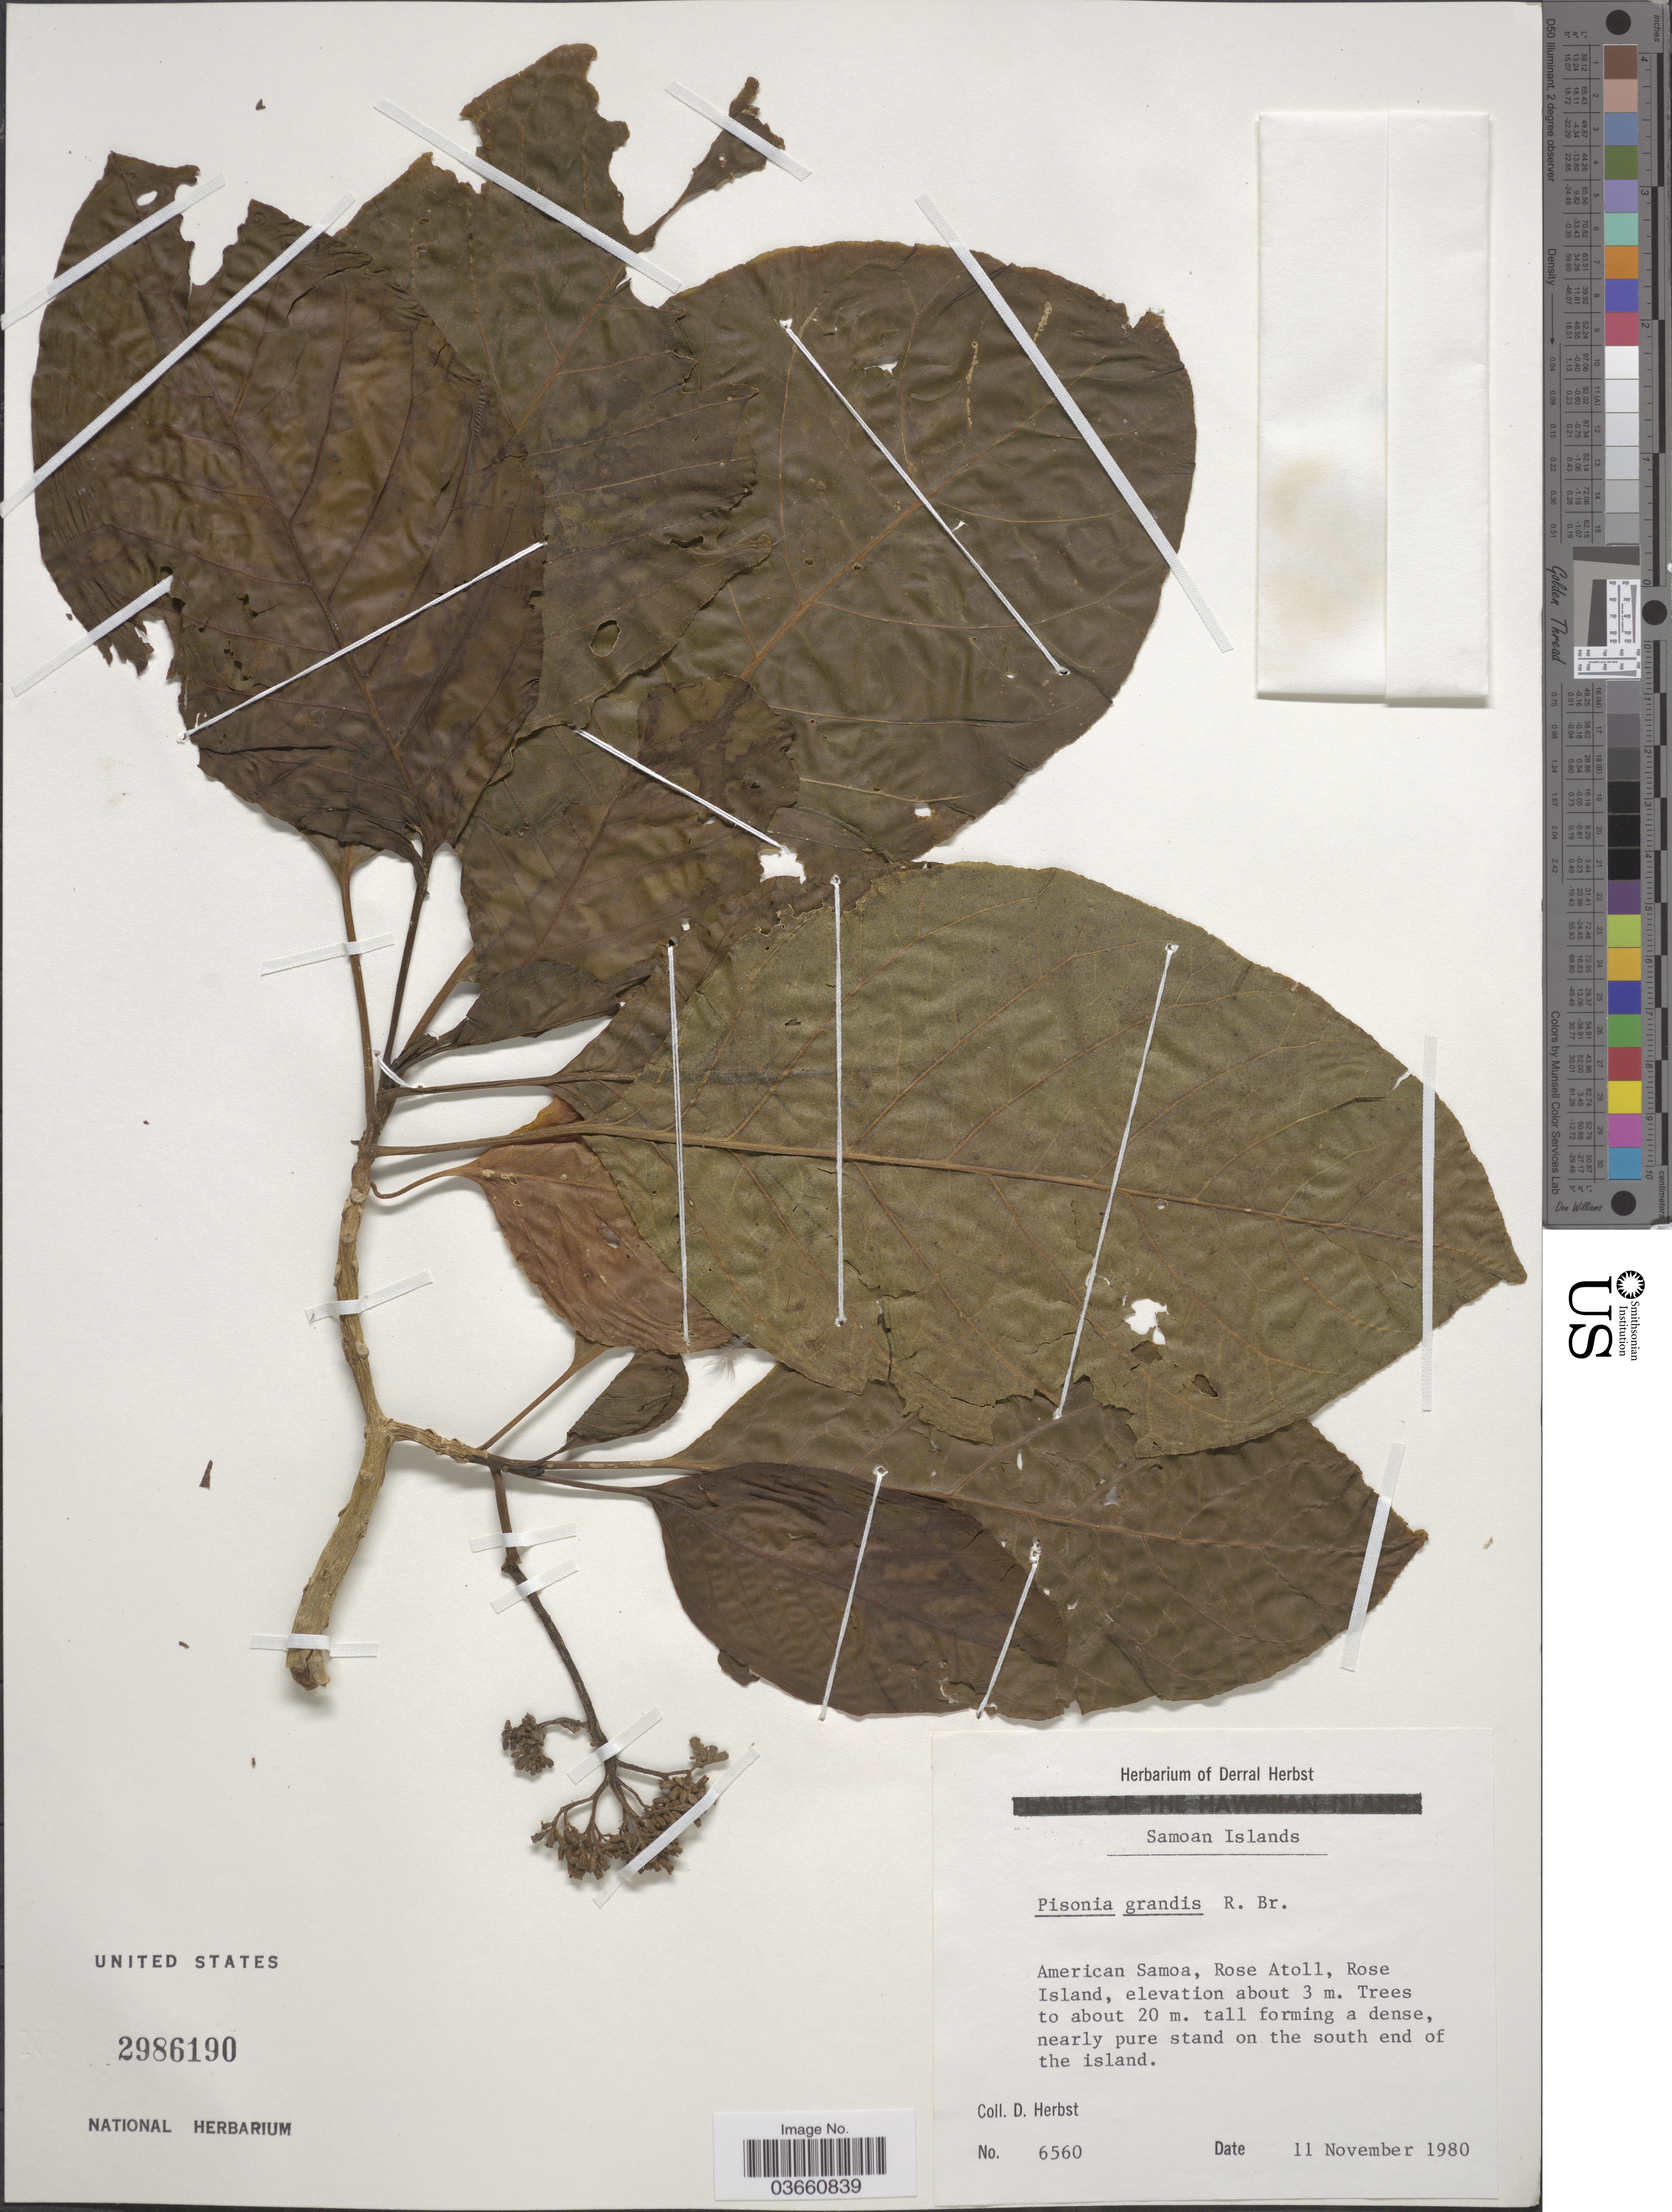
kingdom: Plantae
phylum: Tracheophyta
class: Magnoliopsida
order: Caryophyllales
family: Nyctaginaceae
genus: Pisonia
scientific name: Pisonia grandis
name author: R. Br.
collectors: D. Herbst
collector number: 6560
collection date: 1980-10-11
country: American Samoa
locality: Samoan Islands. Rose Atoll. On the south end of the island.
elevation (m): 3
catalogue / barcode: US 2986190